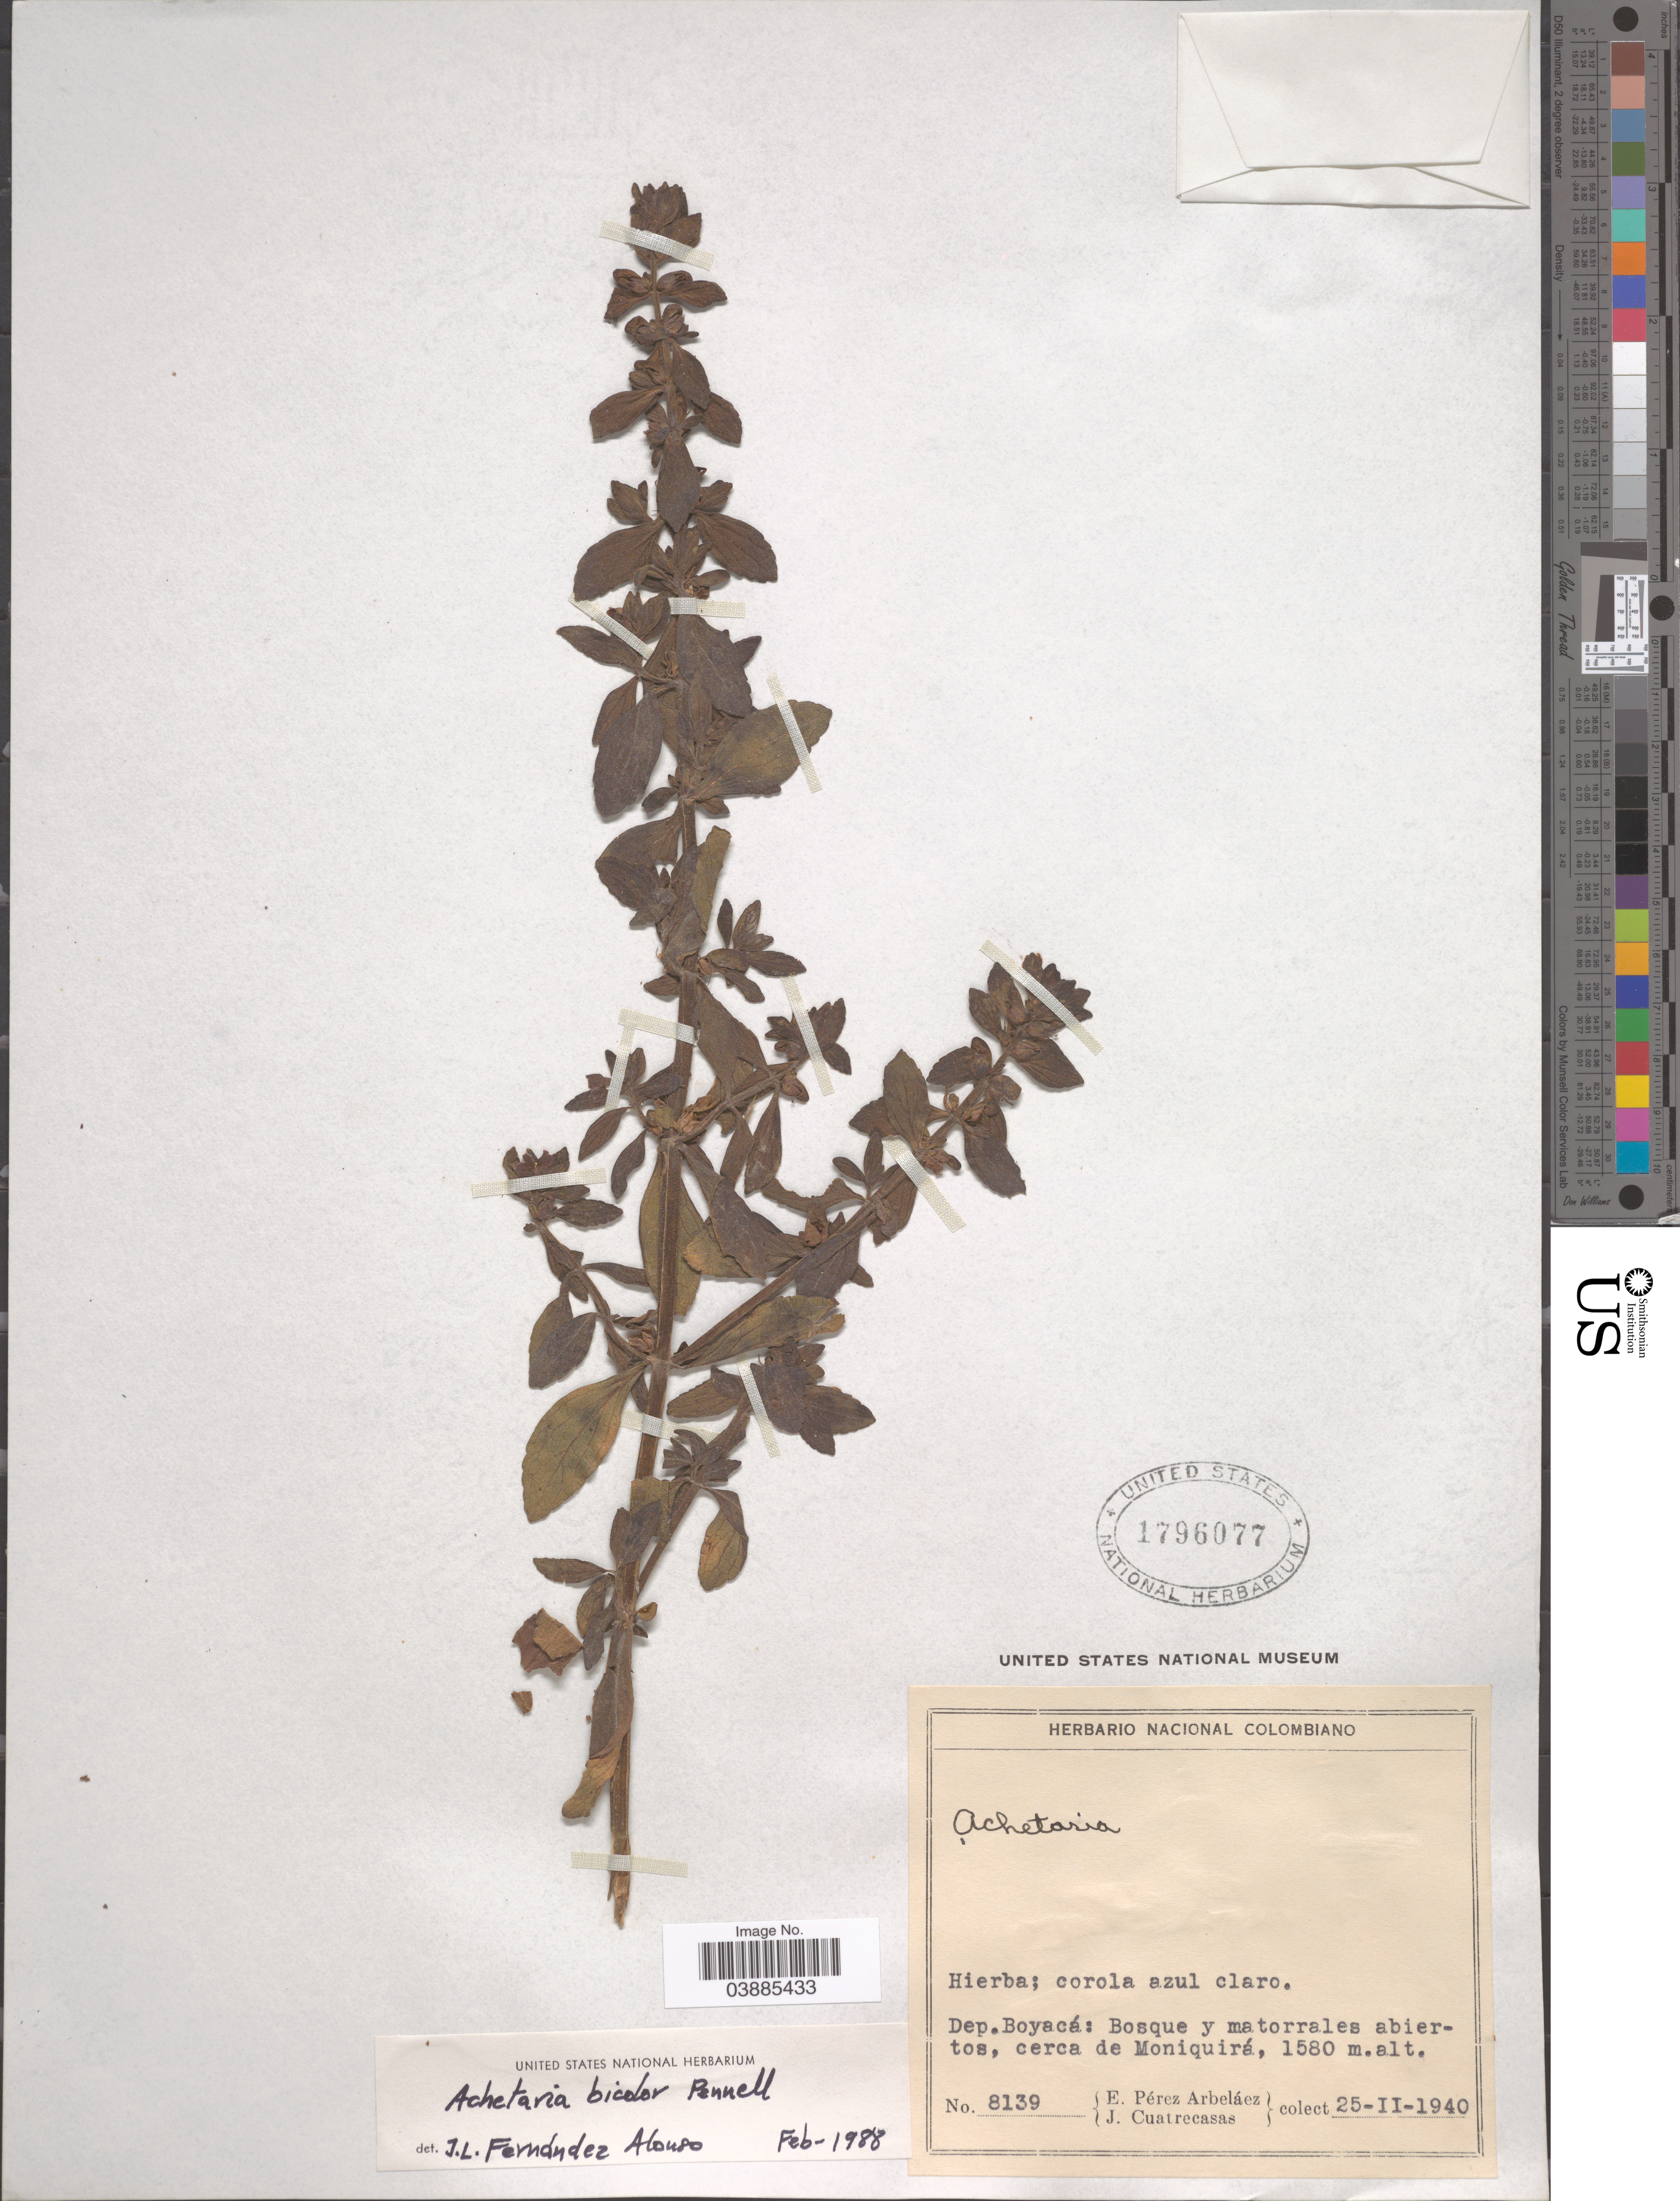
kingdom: Plantae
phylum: Tracheophyta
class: Magnoliopsida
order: Lamiales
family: Plantaginaceae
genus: Matourea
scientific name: Matourea erecta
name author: (Spreng.) Colletta & V.C. Souza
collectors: E. Pérez Arbeláez & J. Cuatrecasas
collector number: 8139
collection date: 1940-02-25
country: Colombia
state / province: Boyacá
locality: Dep. Boyacá: Bosque y matorrales abiertos, cerca de Moniquirá.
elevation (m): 1580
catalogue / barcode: US 1796077